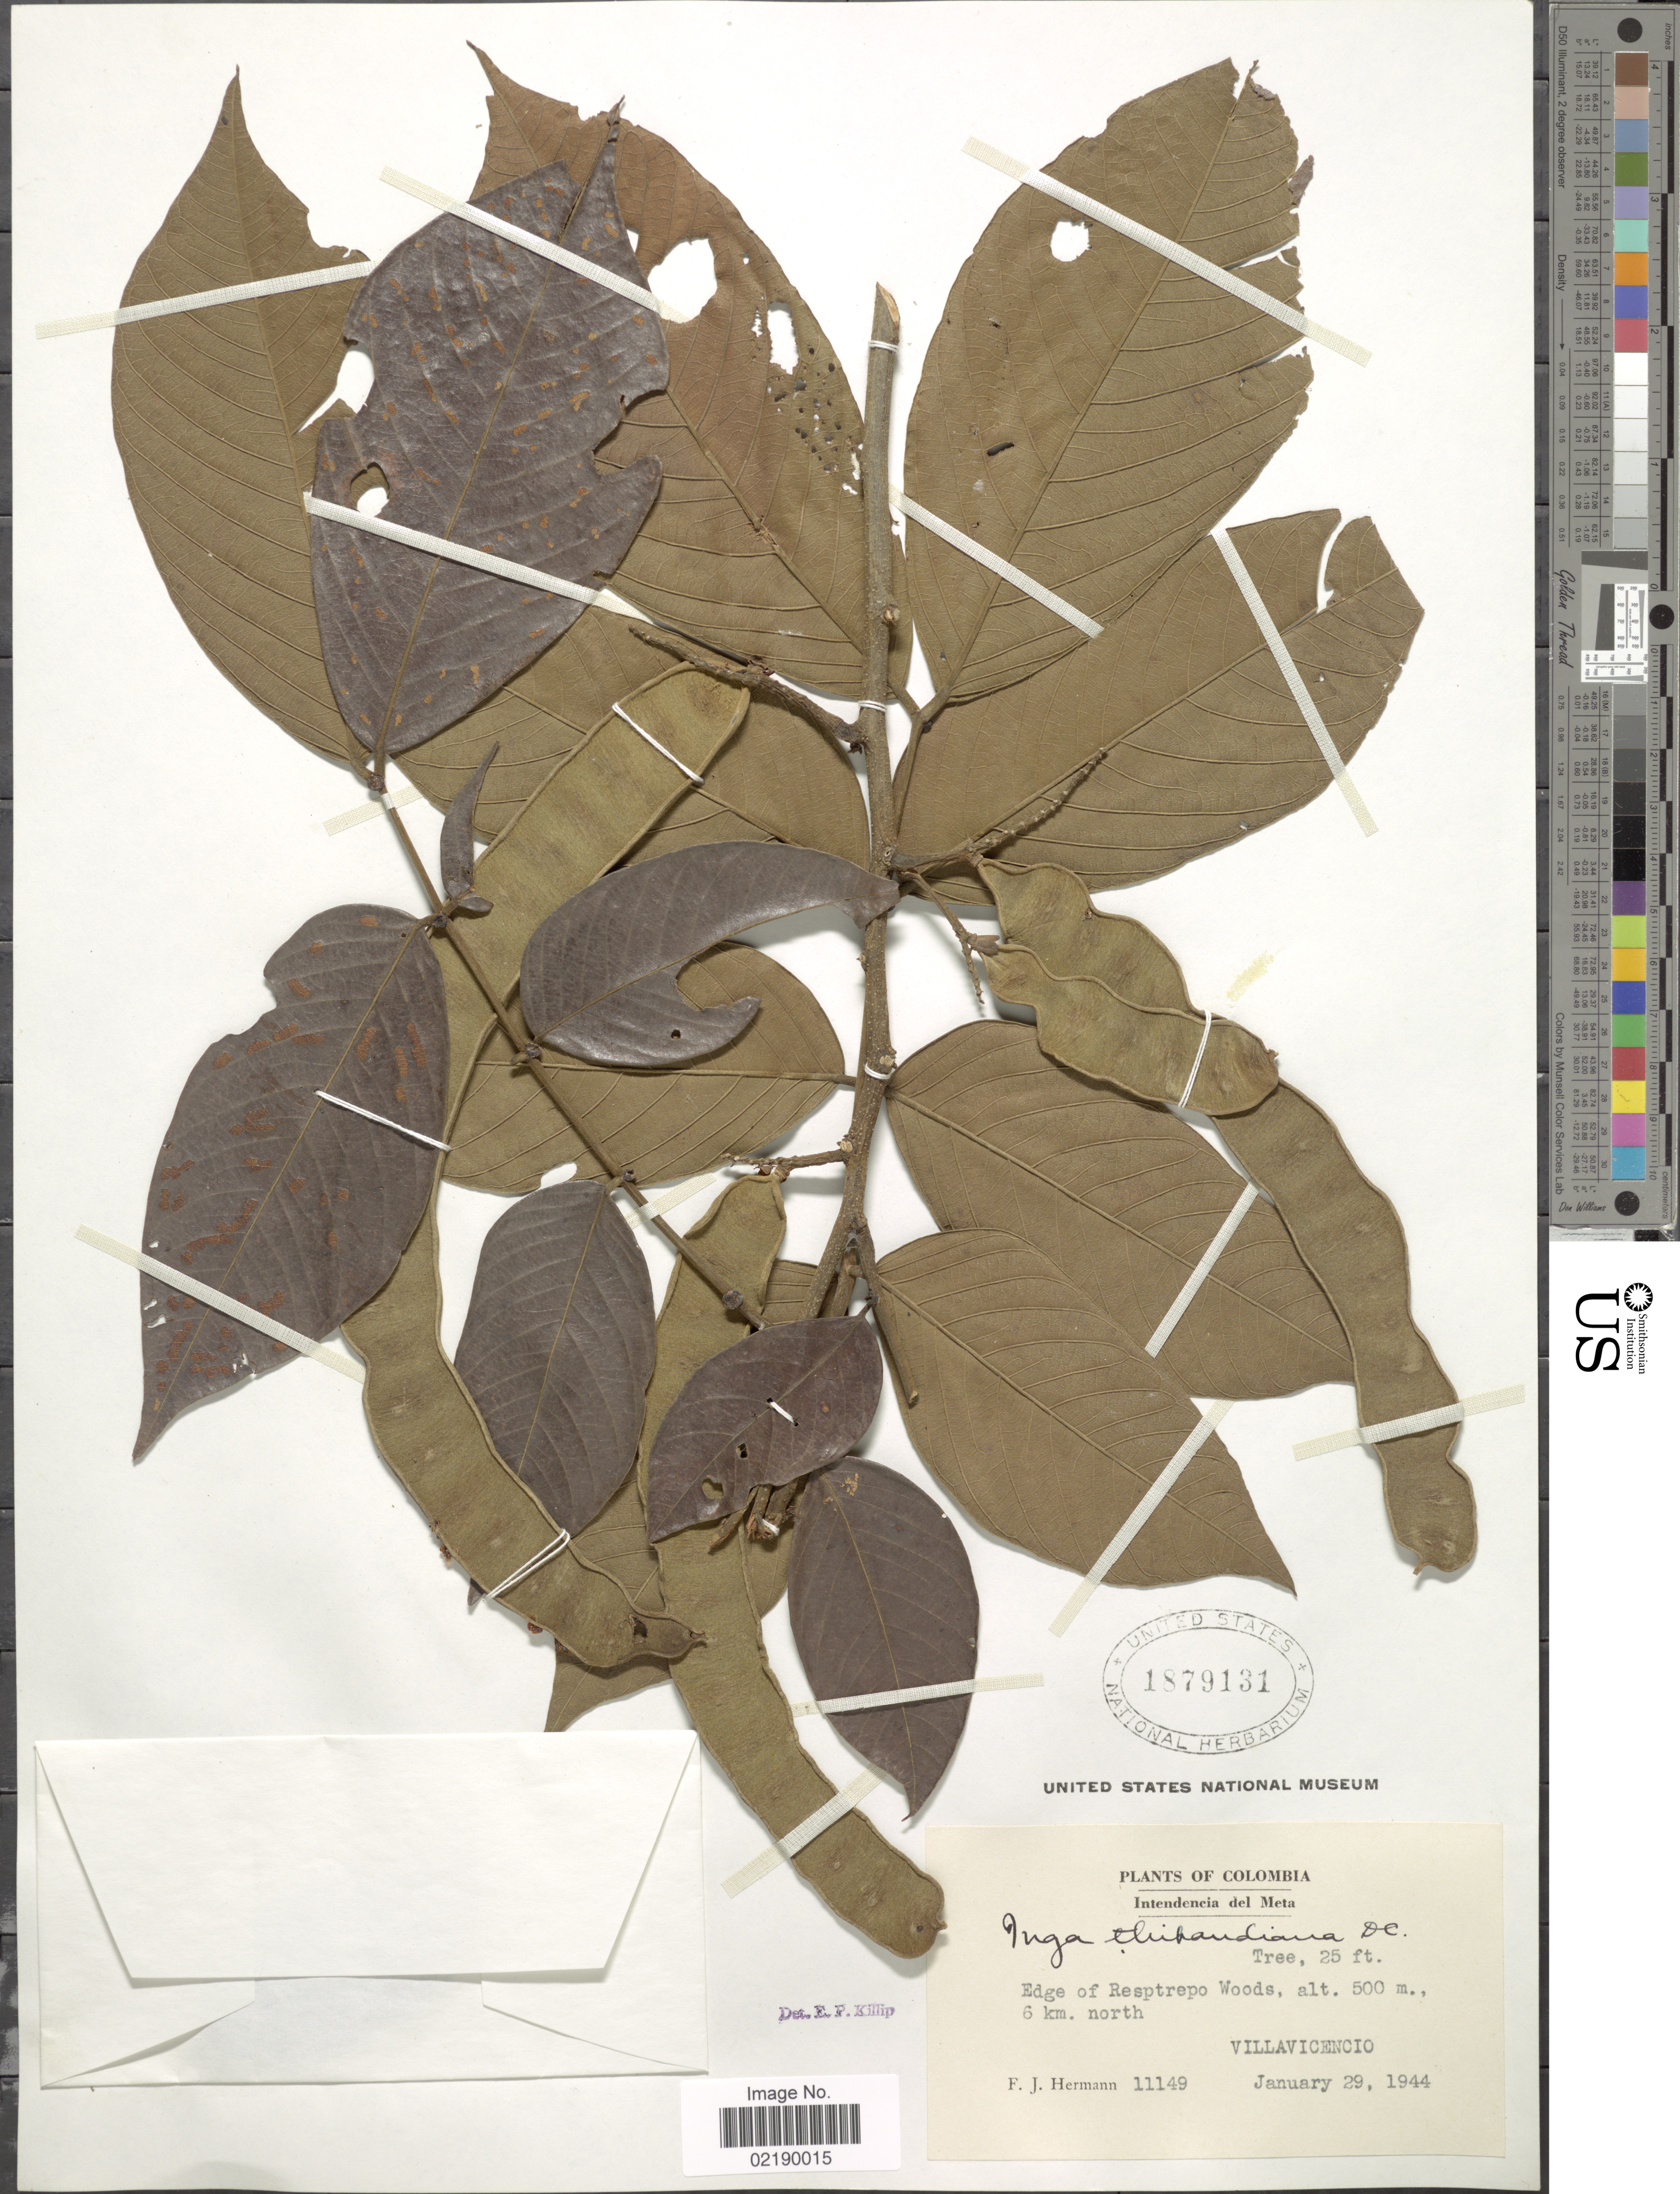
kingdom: Plantae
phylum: Tracheophyta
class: Magnoliopsida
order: Fabales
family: Fabaceae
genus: Inga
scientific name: Inga thibaudiana subsp. thibaudiana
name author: DC.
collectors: F. J. Hermann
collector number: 11149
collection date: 1944-01-29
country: Colombia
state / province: Meta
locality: Edge of Resptrepo Woods, 6 km. north Villavincencio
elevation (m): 500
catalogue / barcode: US 1879131